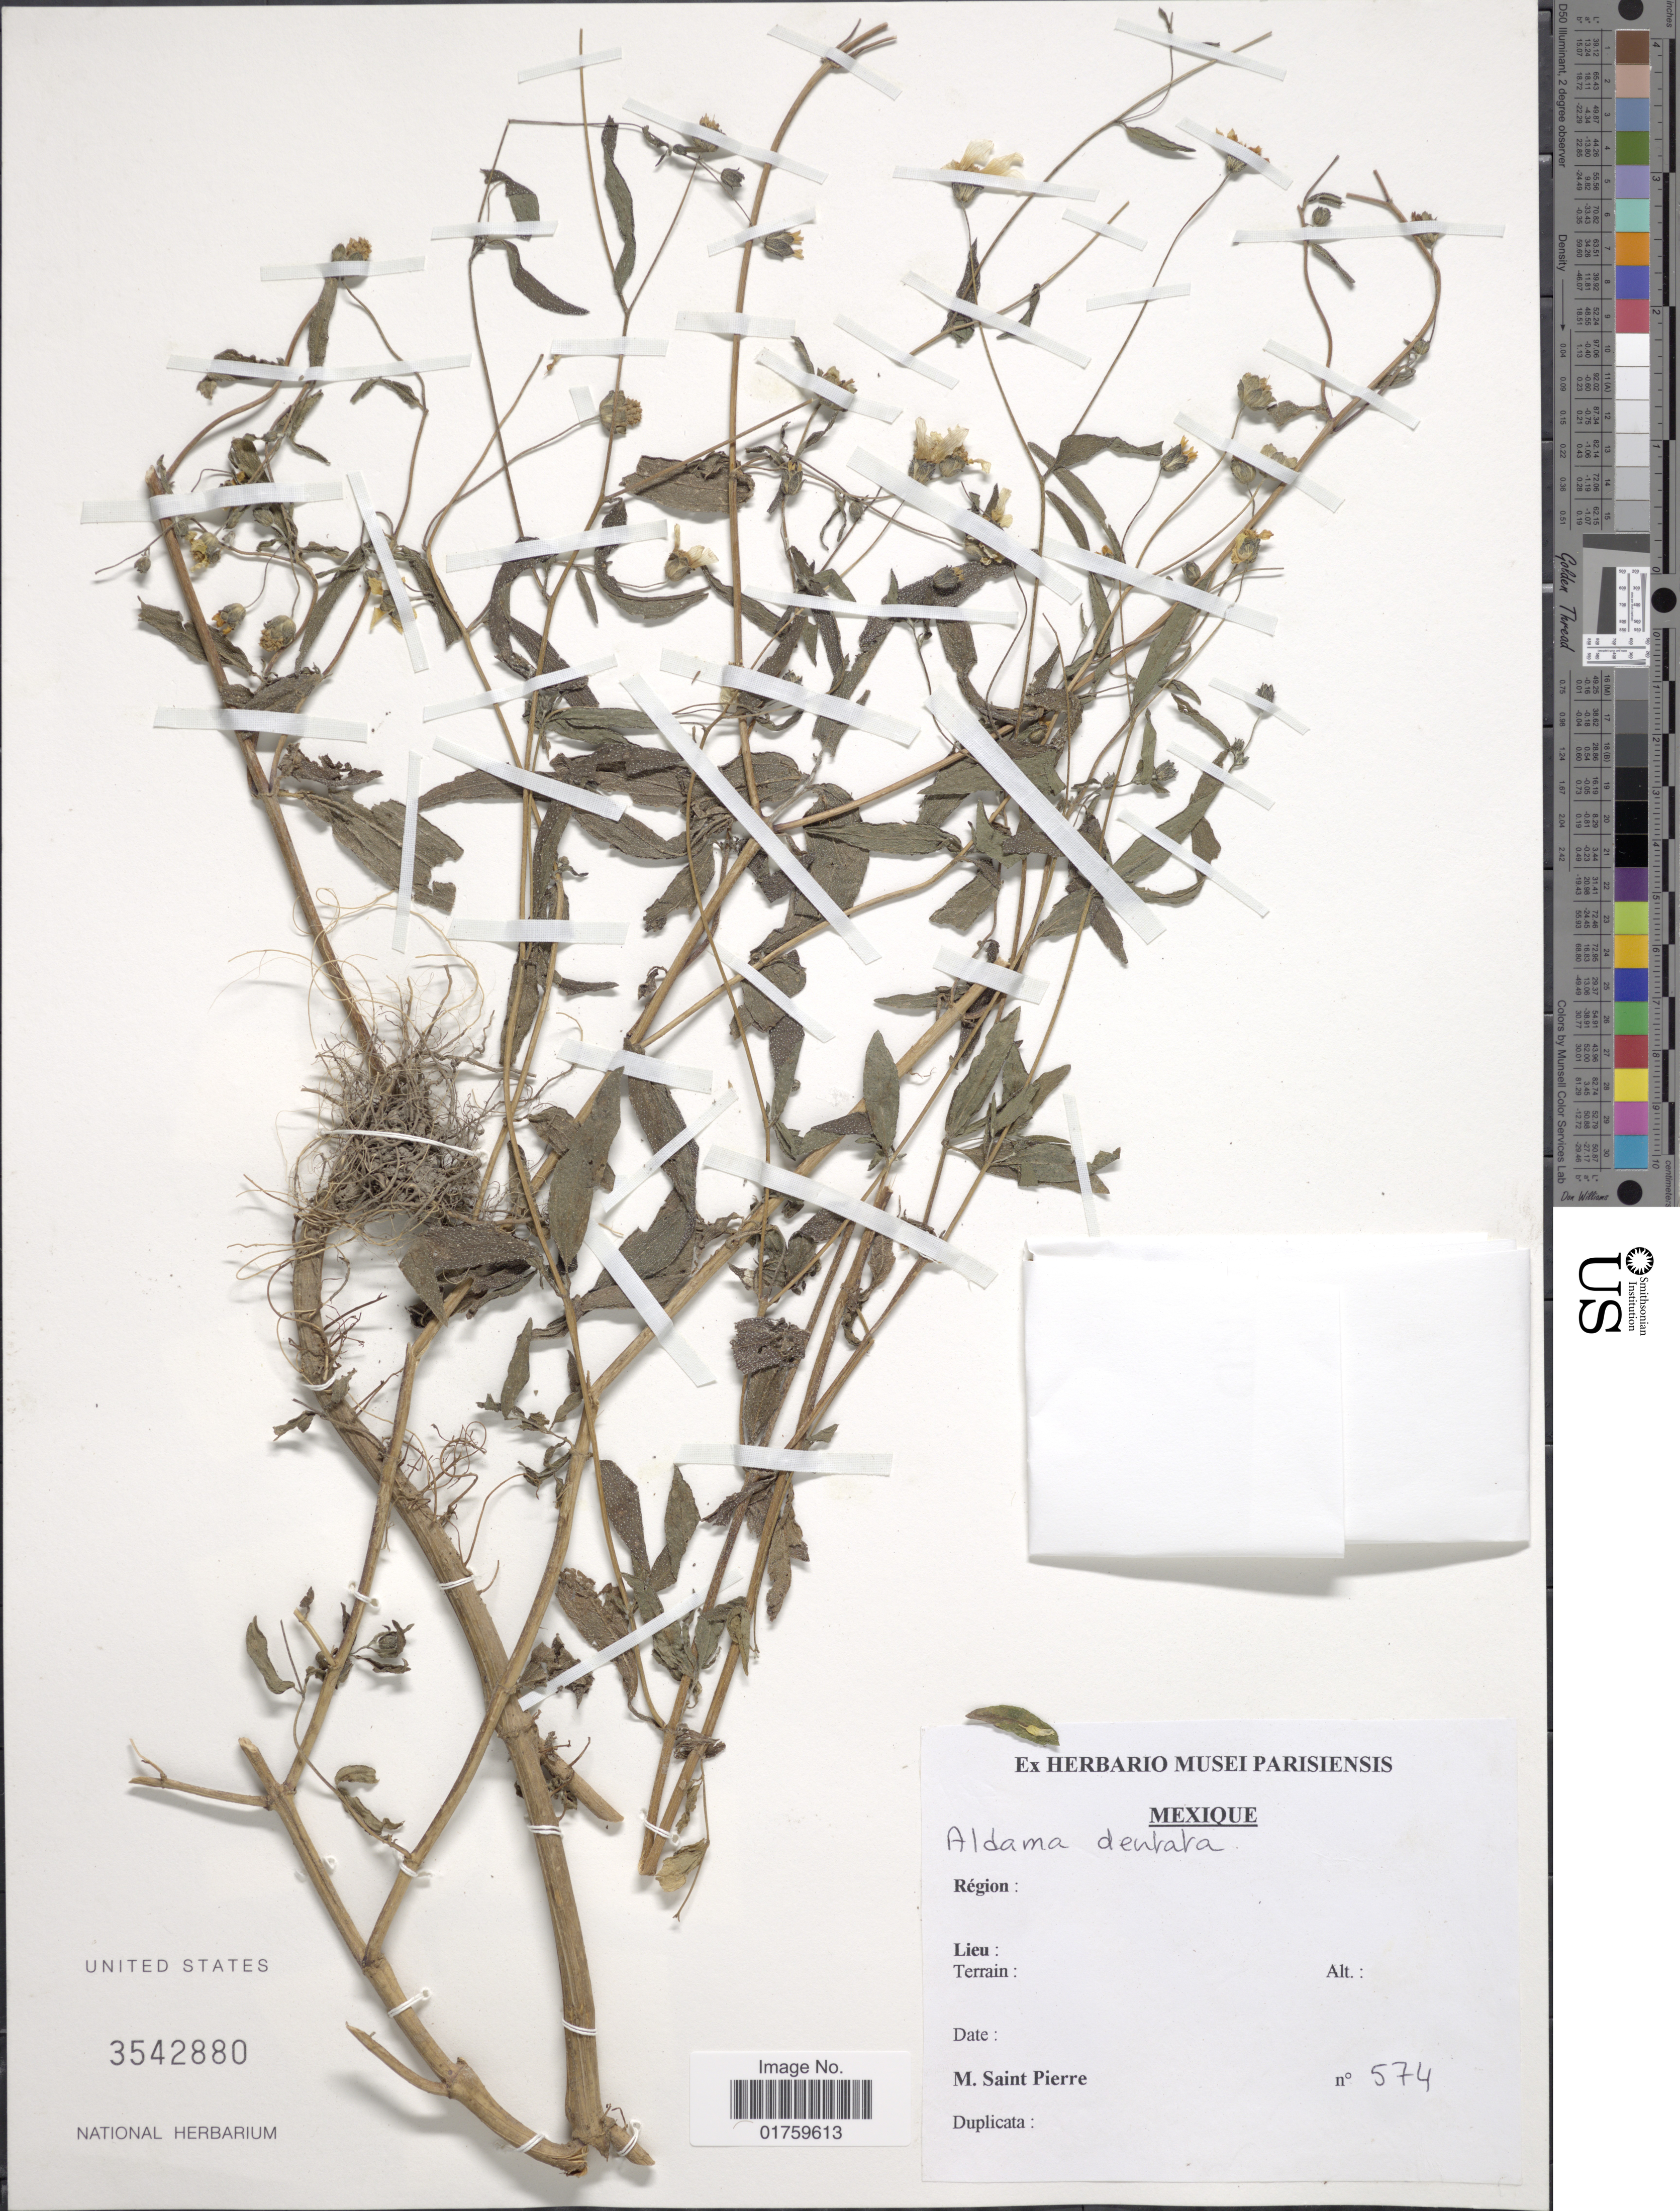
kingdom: Plantae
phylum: Tracheophyta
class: Magnoliopsida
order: Asterales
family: Asteraceae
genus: Aldama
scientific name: Aldama dentata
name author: La Llave ex La Llave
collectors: M. Saint-Pierre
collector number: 574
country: Mexico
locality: Lieu. [unsure placement]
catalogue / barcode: US 3542880